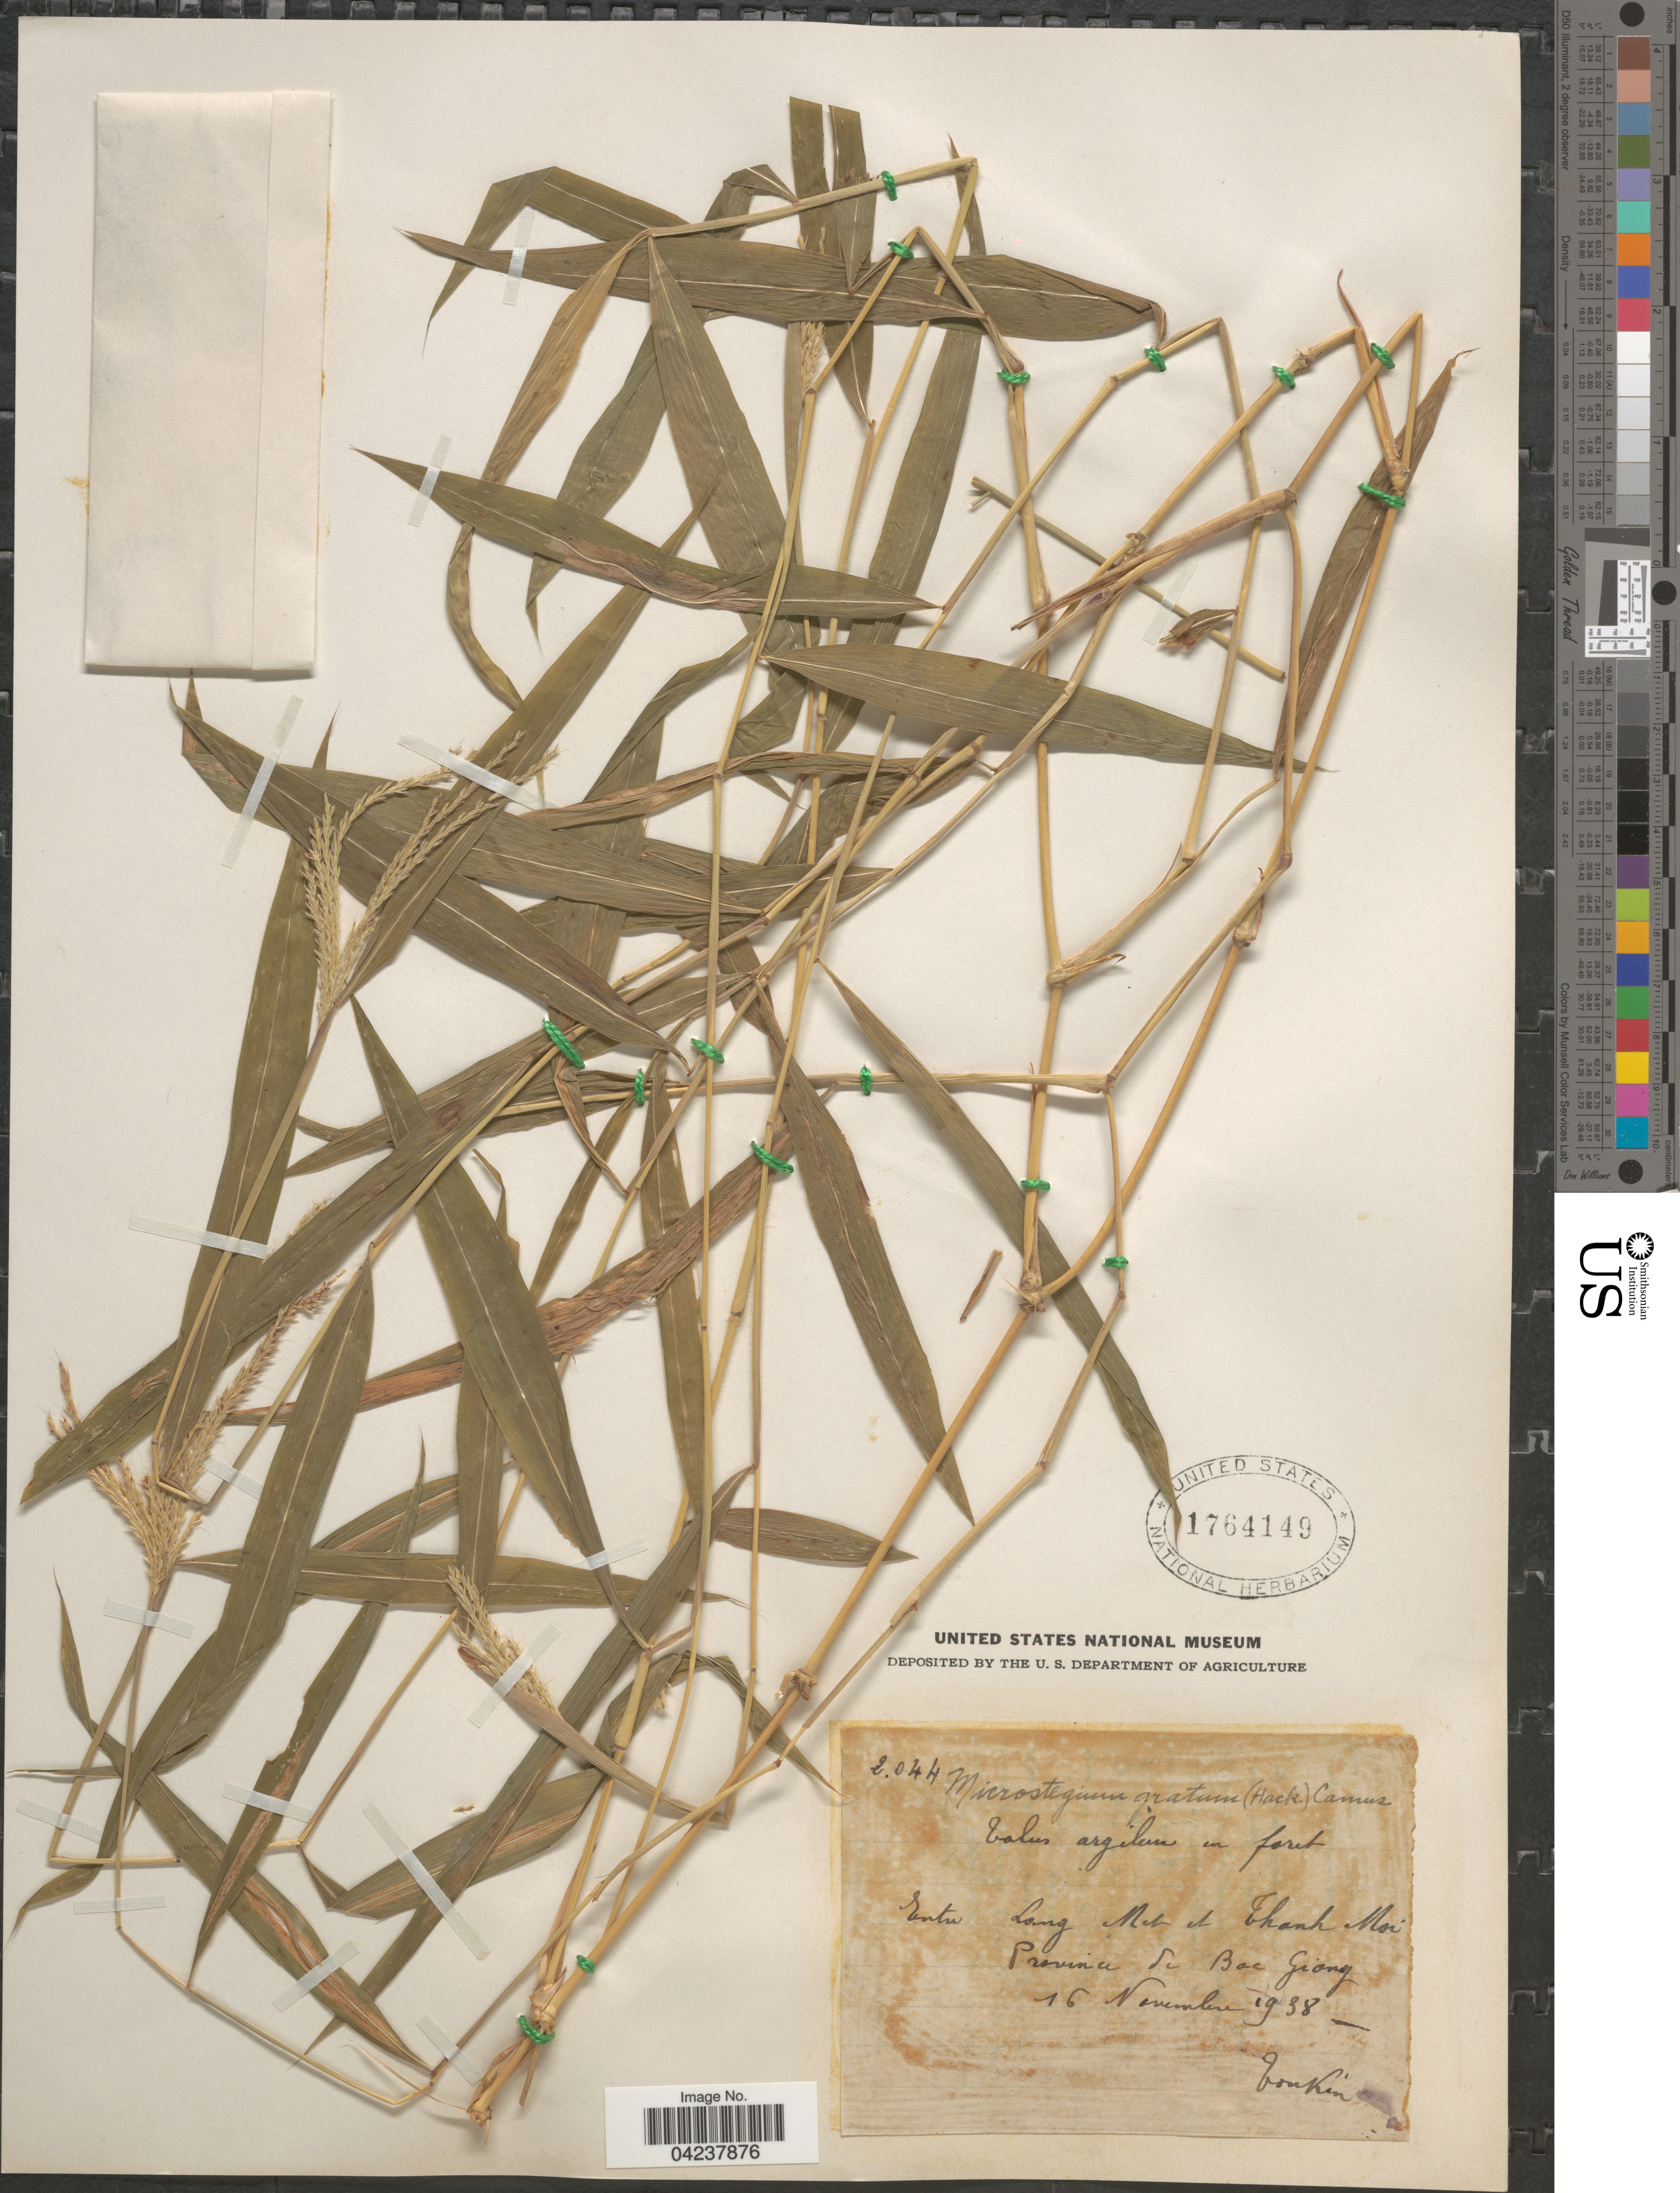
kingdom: Plantae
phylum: Tracheophyta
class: Liliopsida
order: Poales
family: Poaceae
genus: Microstegium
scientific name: Microstegium fasciculatum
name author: (L.) Henr.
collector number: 2044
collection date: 1938-11-16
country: Vietnam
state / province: Bac Giang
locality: Entre Long Met et Thonh Moi. Tonkin.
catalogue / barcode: US 1764149